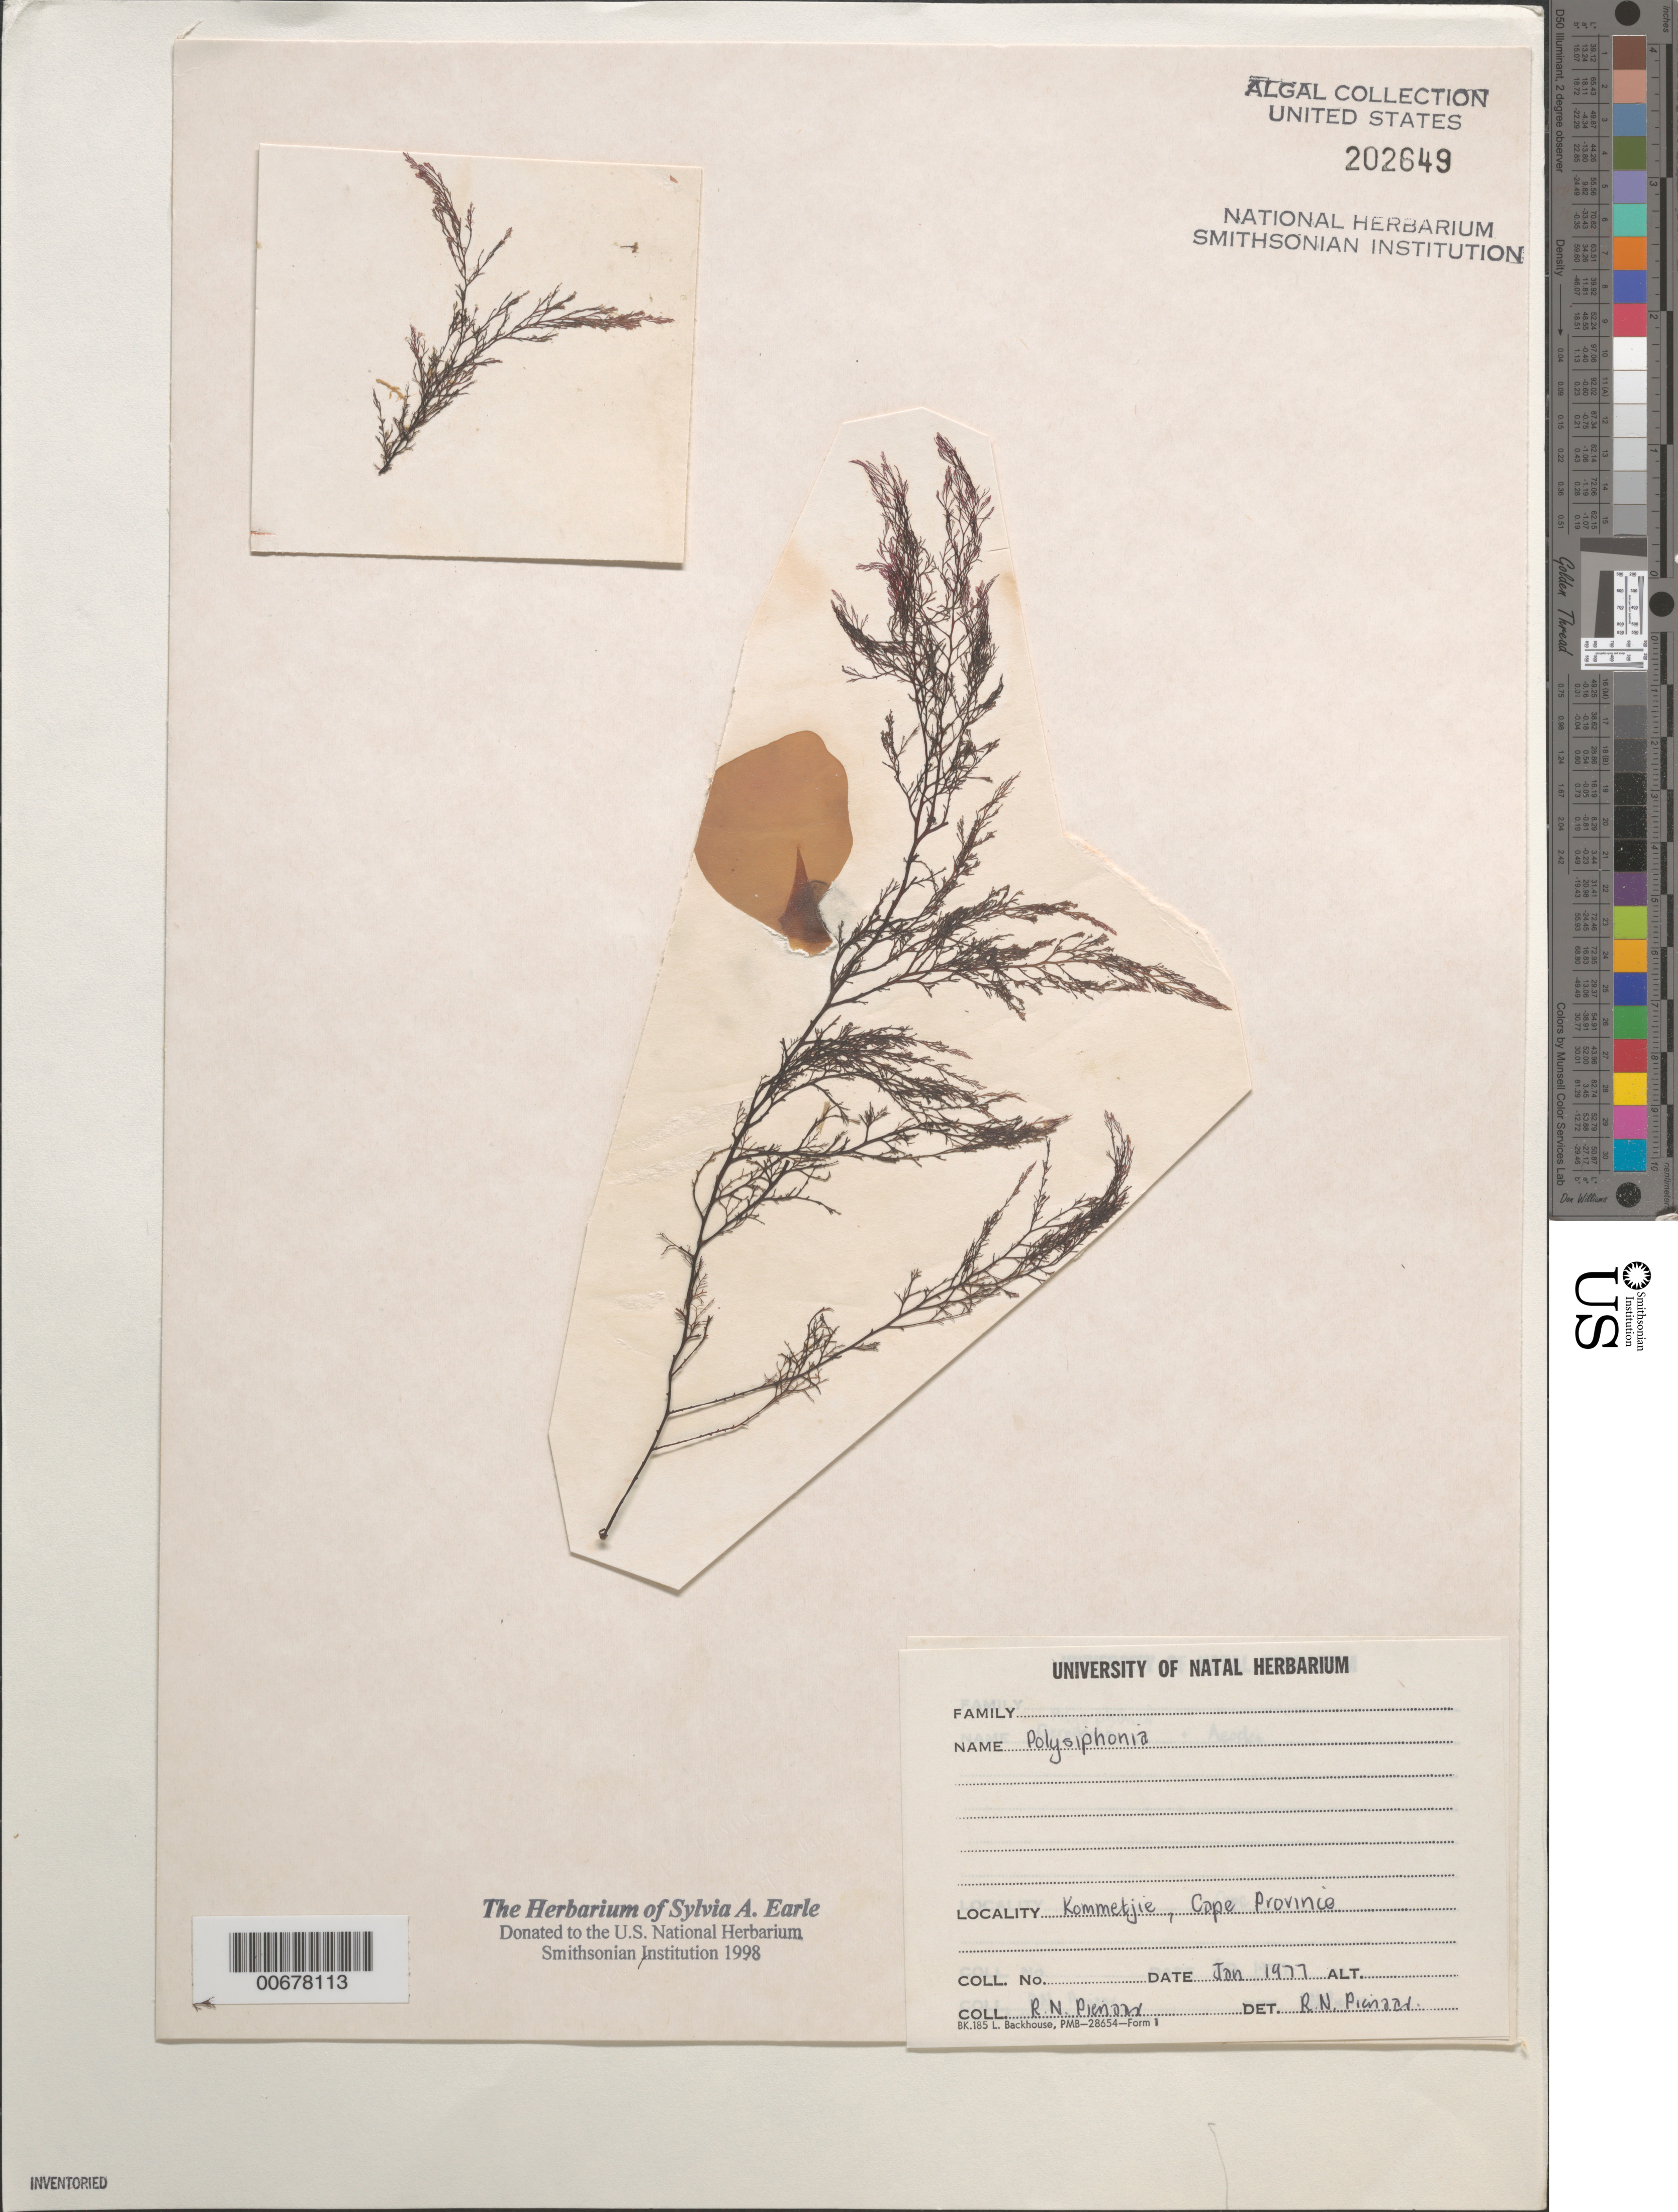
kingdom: Plantae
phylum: Rhodophyta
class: Florideophyceae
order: Ceramiales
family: Rhodomelaceae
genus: Polysiphonia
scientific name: Polysiphonia sp.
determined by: Pienaar, R. N.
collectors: R. Pienaar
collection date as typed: Jan 1977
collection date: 1977-01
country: South Africa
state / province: Western Cape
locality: Kommetjie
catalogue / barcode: US 202649